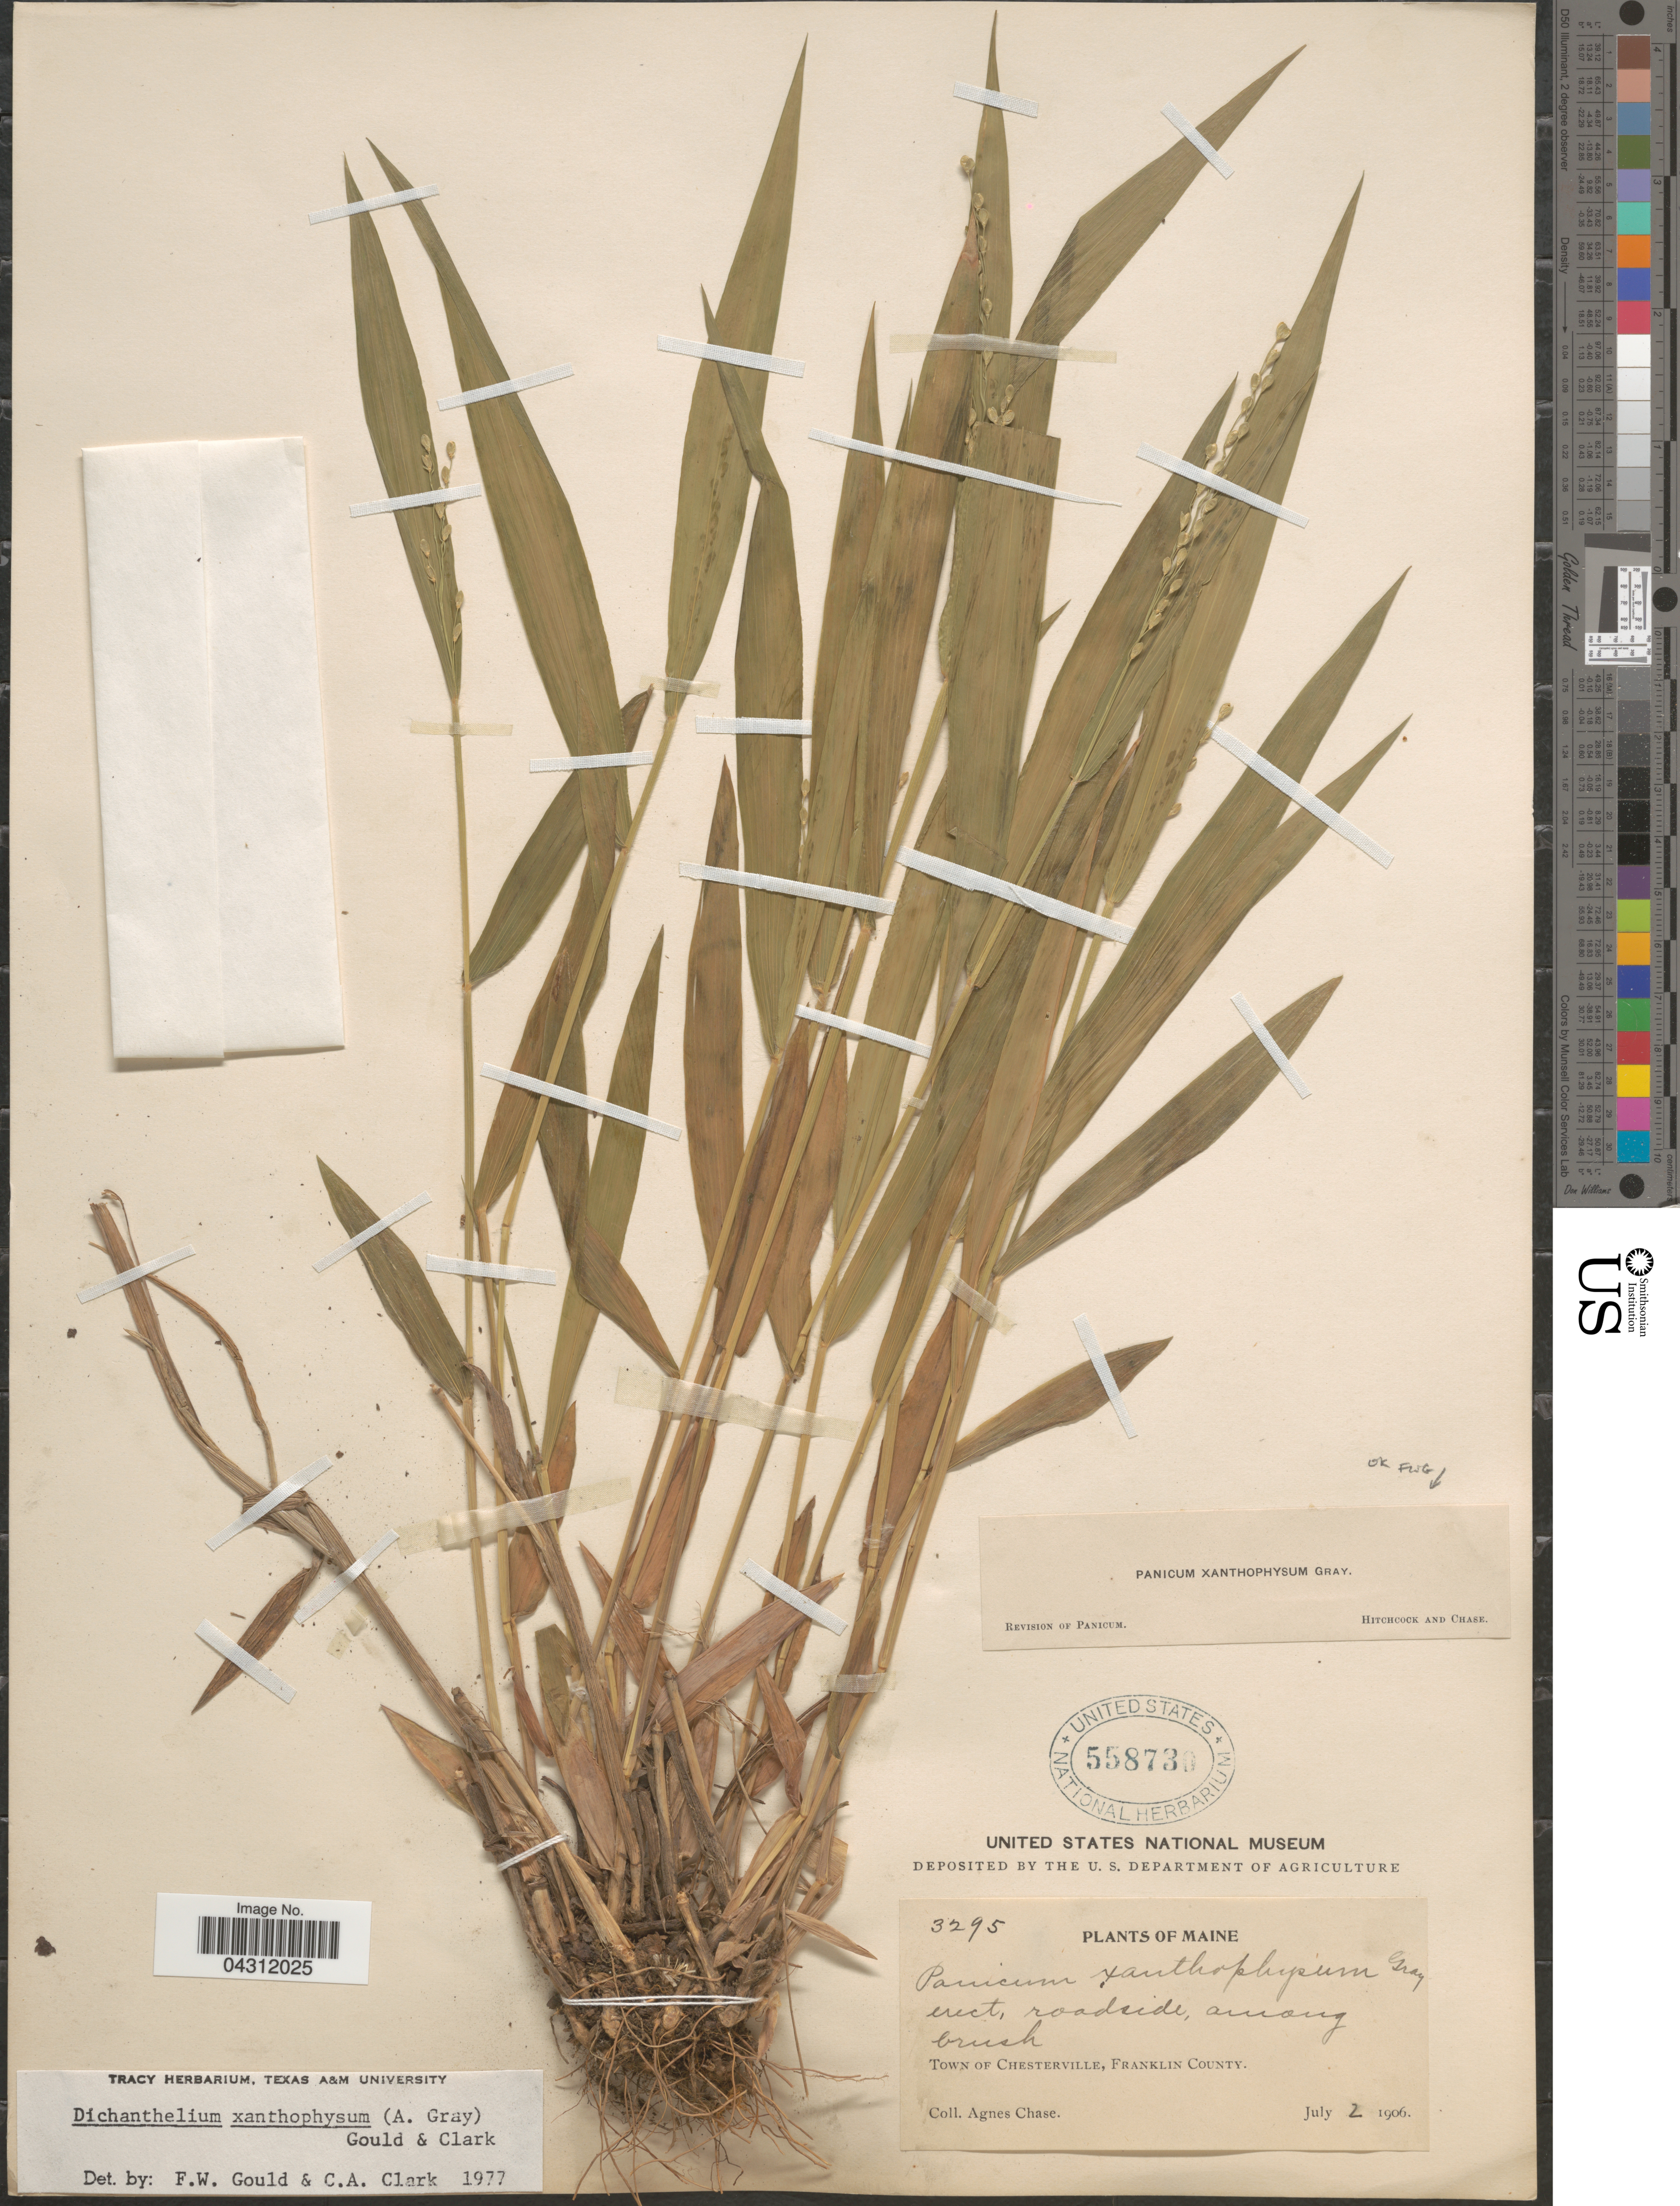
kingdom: Plantae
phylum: Tracheophyta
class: Liliopsida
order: Poales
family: Poaceae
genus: Dichanthelium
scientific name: Dichanthelium xanthophysum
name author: (A. Gray) Freckmann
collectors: A. Chase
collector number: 3295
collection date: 1906-07-02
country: United States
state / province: Maine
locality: Erect, roadside, among brush. Town Of Chesterville, Franklin County.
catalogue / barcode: US 558730